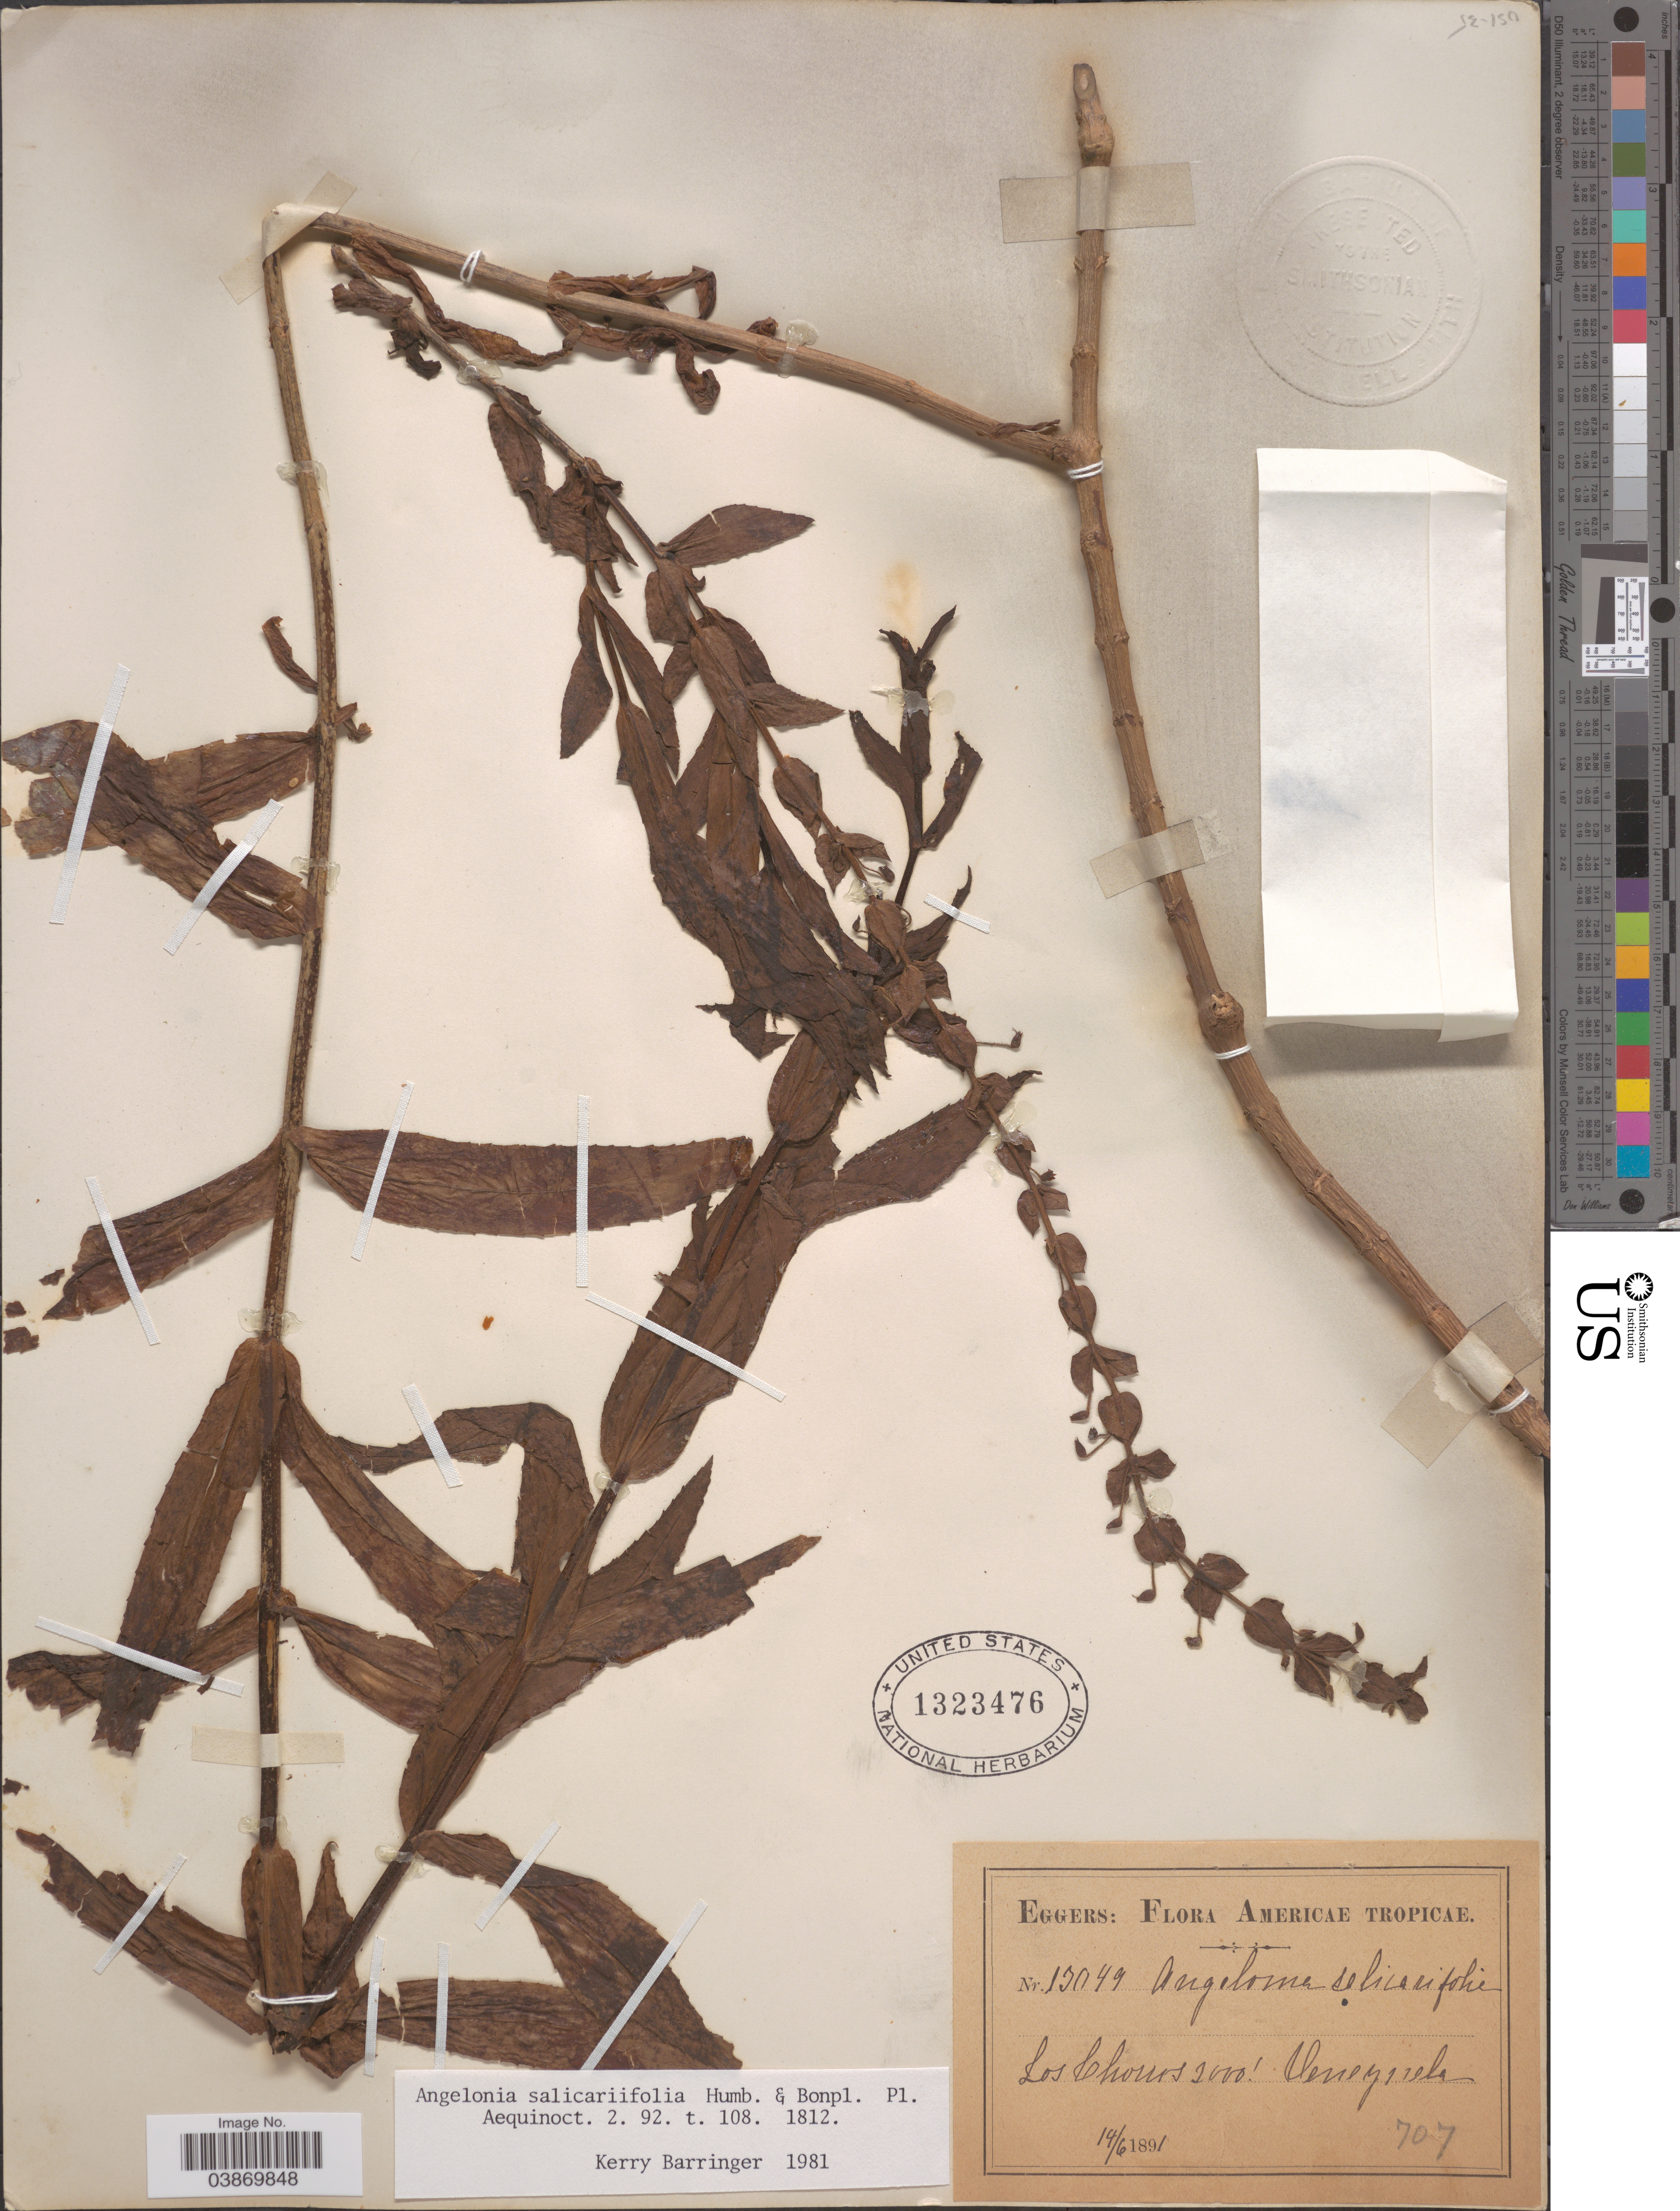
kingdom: Plantae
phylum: Tracheophyta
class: Magnoliopsida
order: Lamiales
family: Plantaginaceae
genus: Angelonia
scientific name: Angelonia salicariifolia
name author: Bonpl.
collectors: -. Eggers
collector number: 13049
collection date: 1891-06-14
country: Venezuela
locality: Los Chorros.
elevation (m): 914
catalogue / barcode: US 1323476